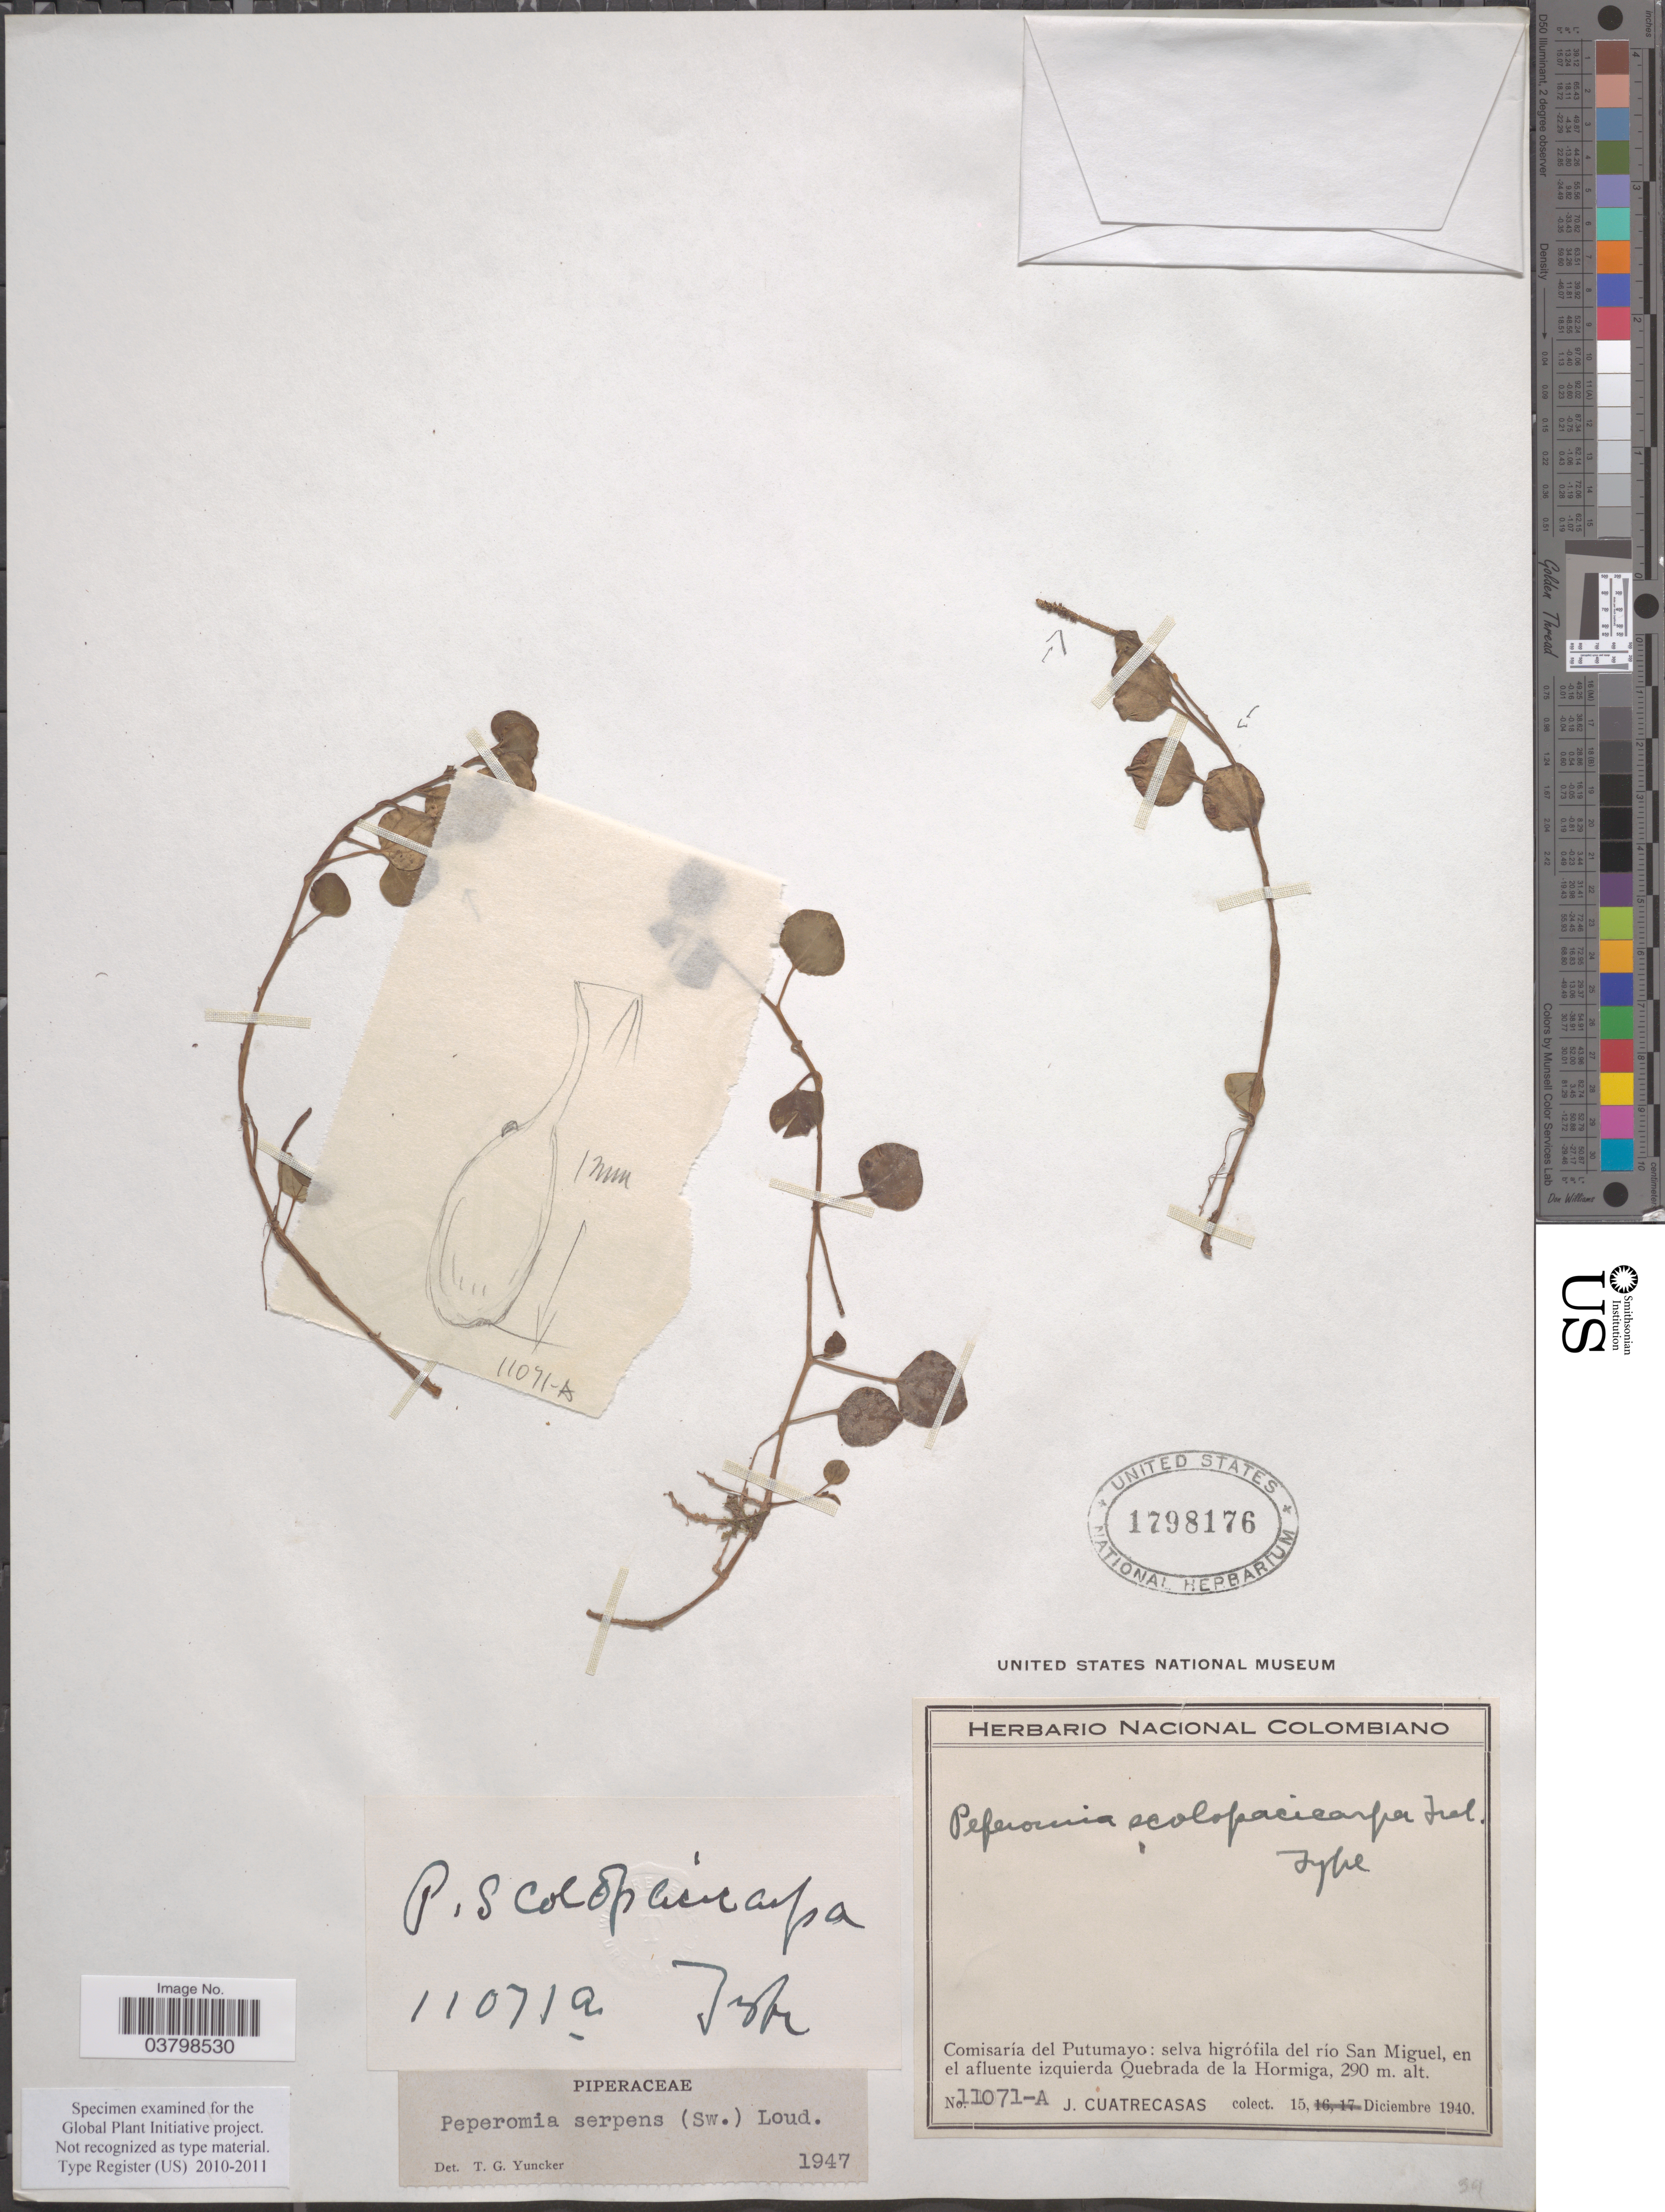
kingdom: Plantae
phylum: Tracheophyta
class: Magnoliopsida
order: Piperales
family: Piperaceae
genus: Peperomia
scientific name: Peperomia serpens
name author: (Sw.) Loudon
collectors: J. Cuatrecasas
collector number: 11071-A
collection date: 1940-12-15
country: Colombia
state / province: Putumayo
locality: Comisaría del Putumayo: selva higrófila del río San Miguel, en el afluente izquierda Quebrada de la Hormiga.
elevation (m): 290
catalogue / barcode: US 1798176